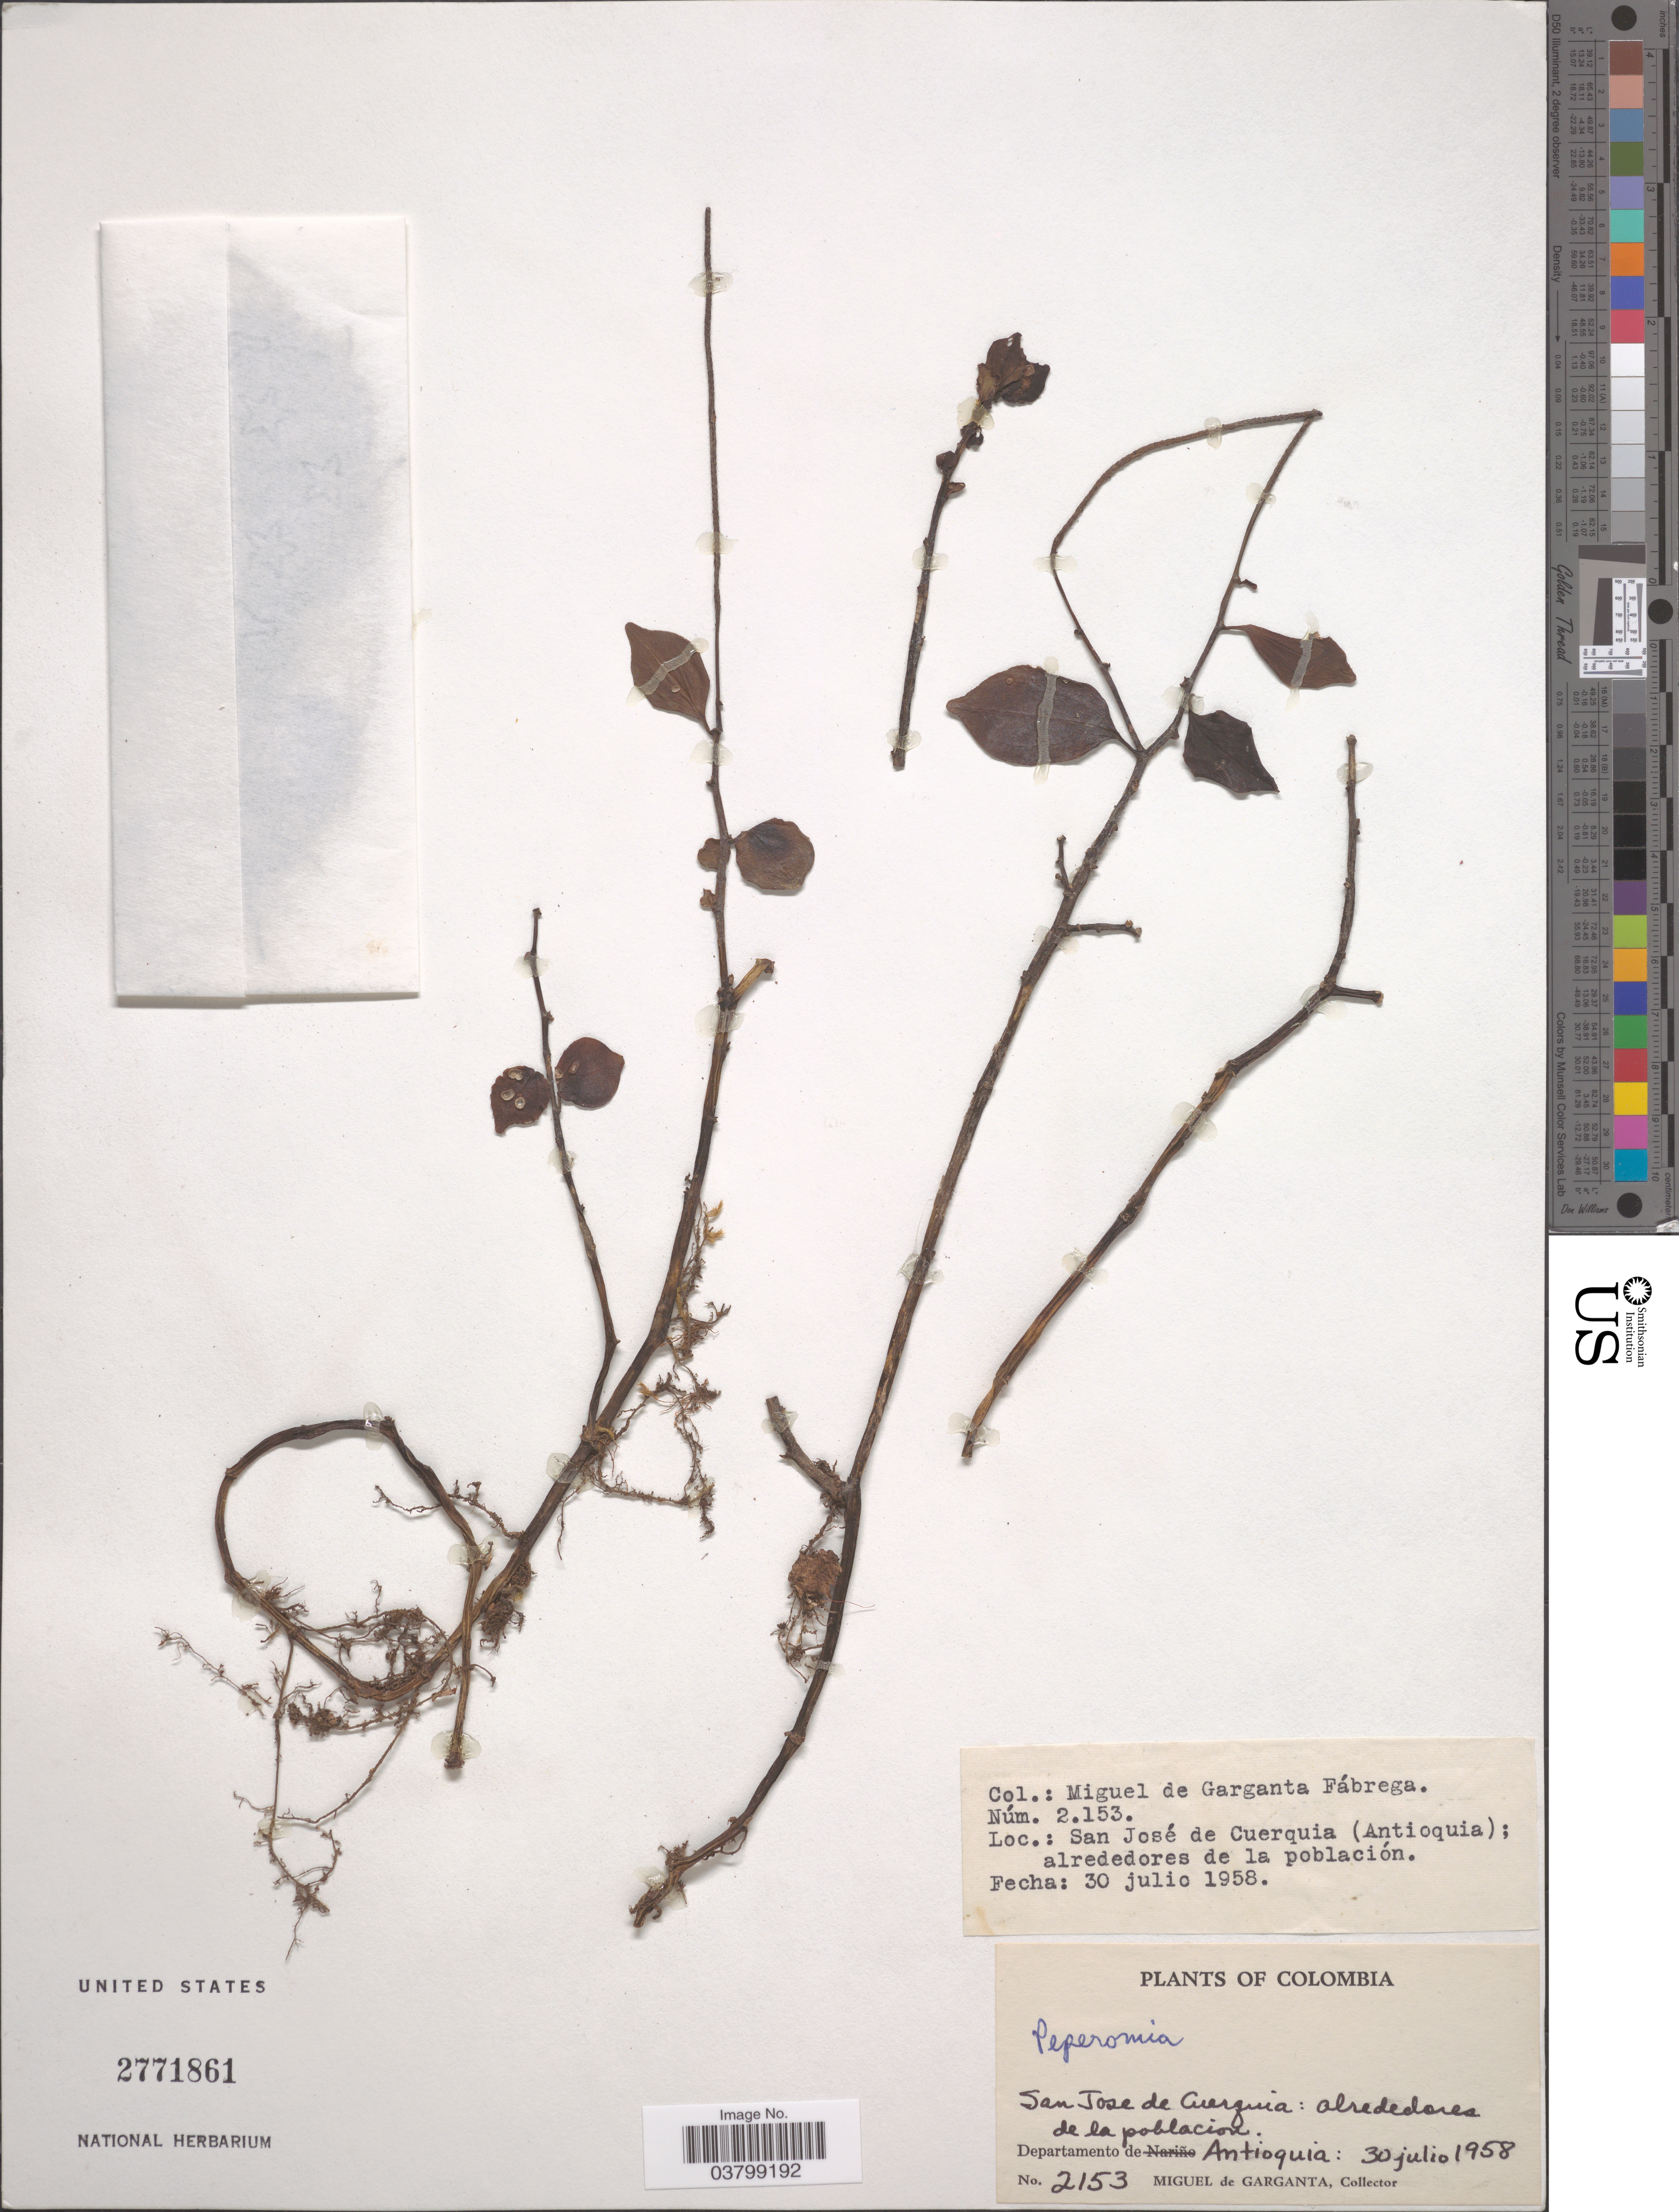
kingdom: Plantae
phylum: Tracheophyta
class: Magnoliopsida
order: Piperales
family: Piperaceae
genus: Peperomia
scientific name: Peperomia sp.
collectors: M. Fabrega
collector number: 2153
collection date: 1958-07-30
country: Colombia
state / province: Antioquia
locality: San José de Cuerquia (Antioquia); alrededores de la población. Departamento de Antioquia.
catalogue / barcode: US 2771861